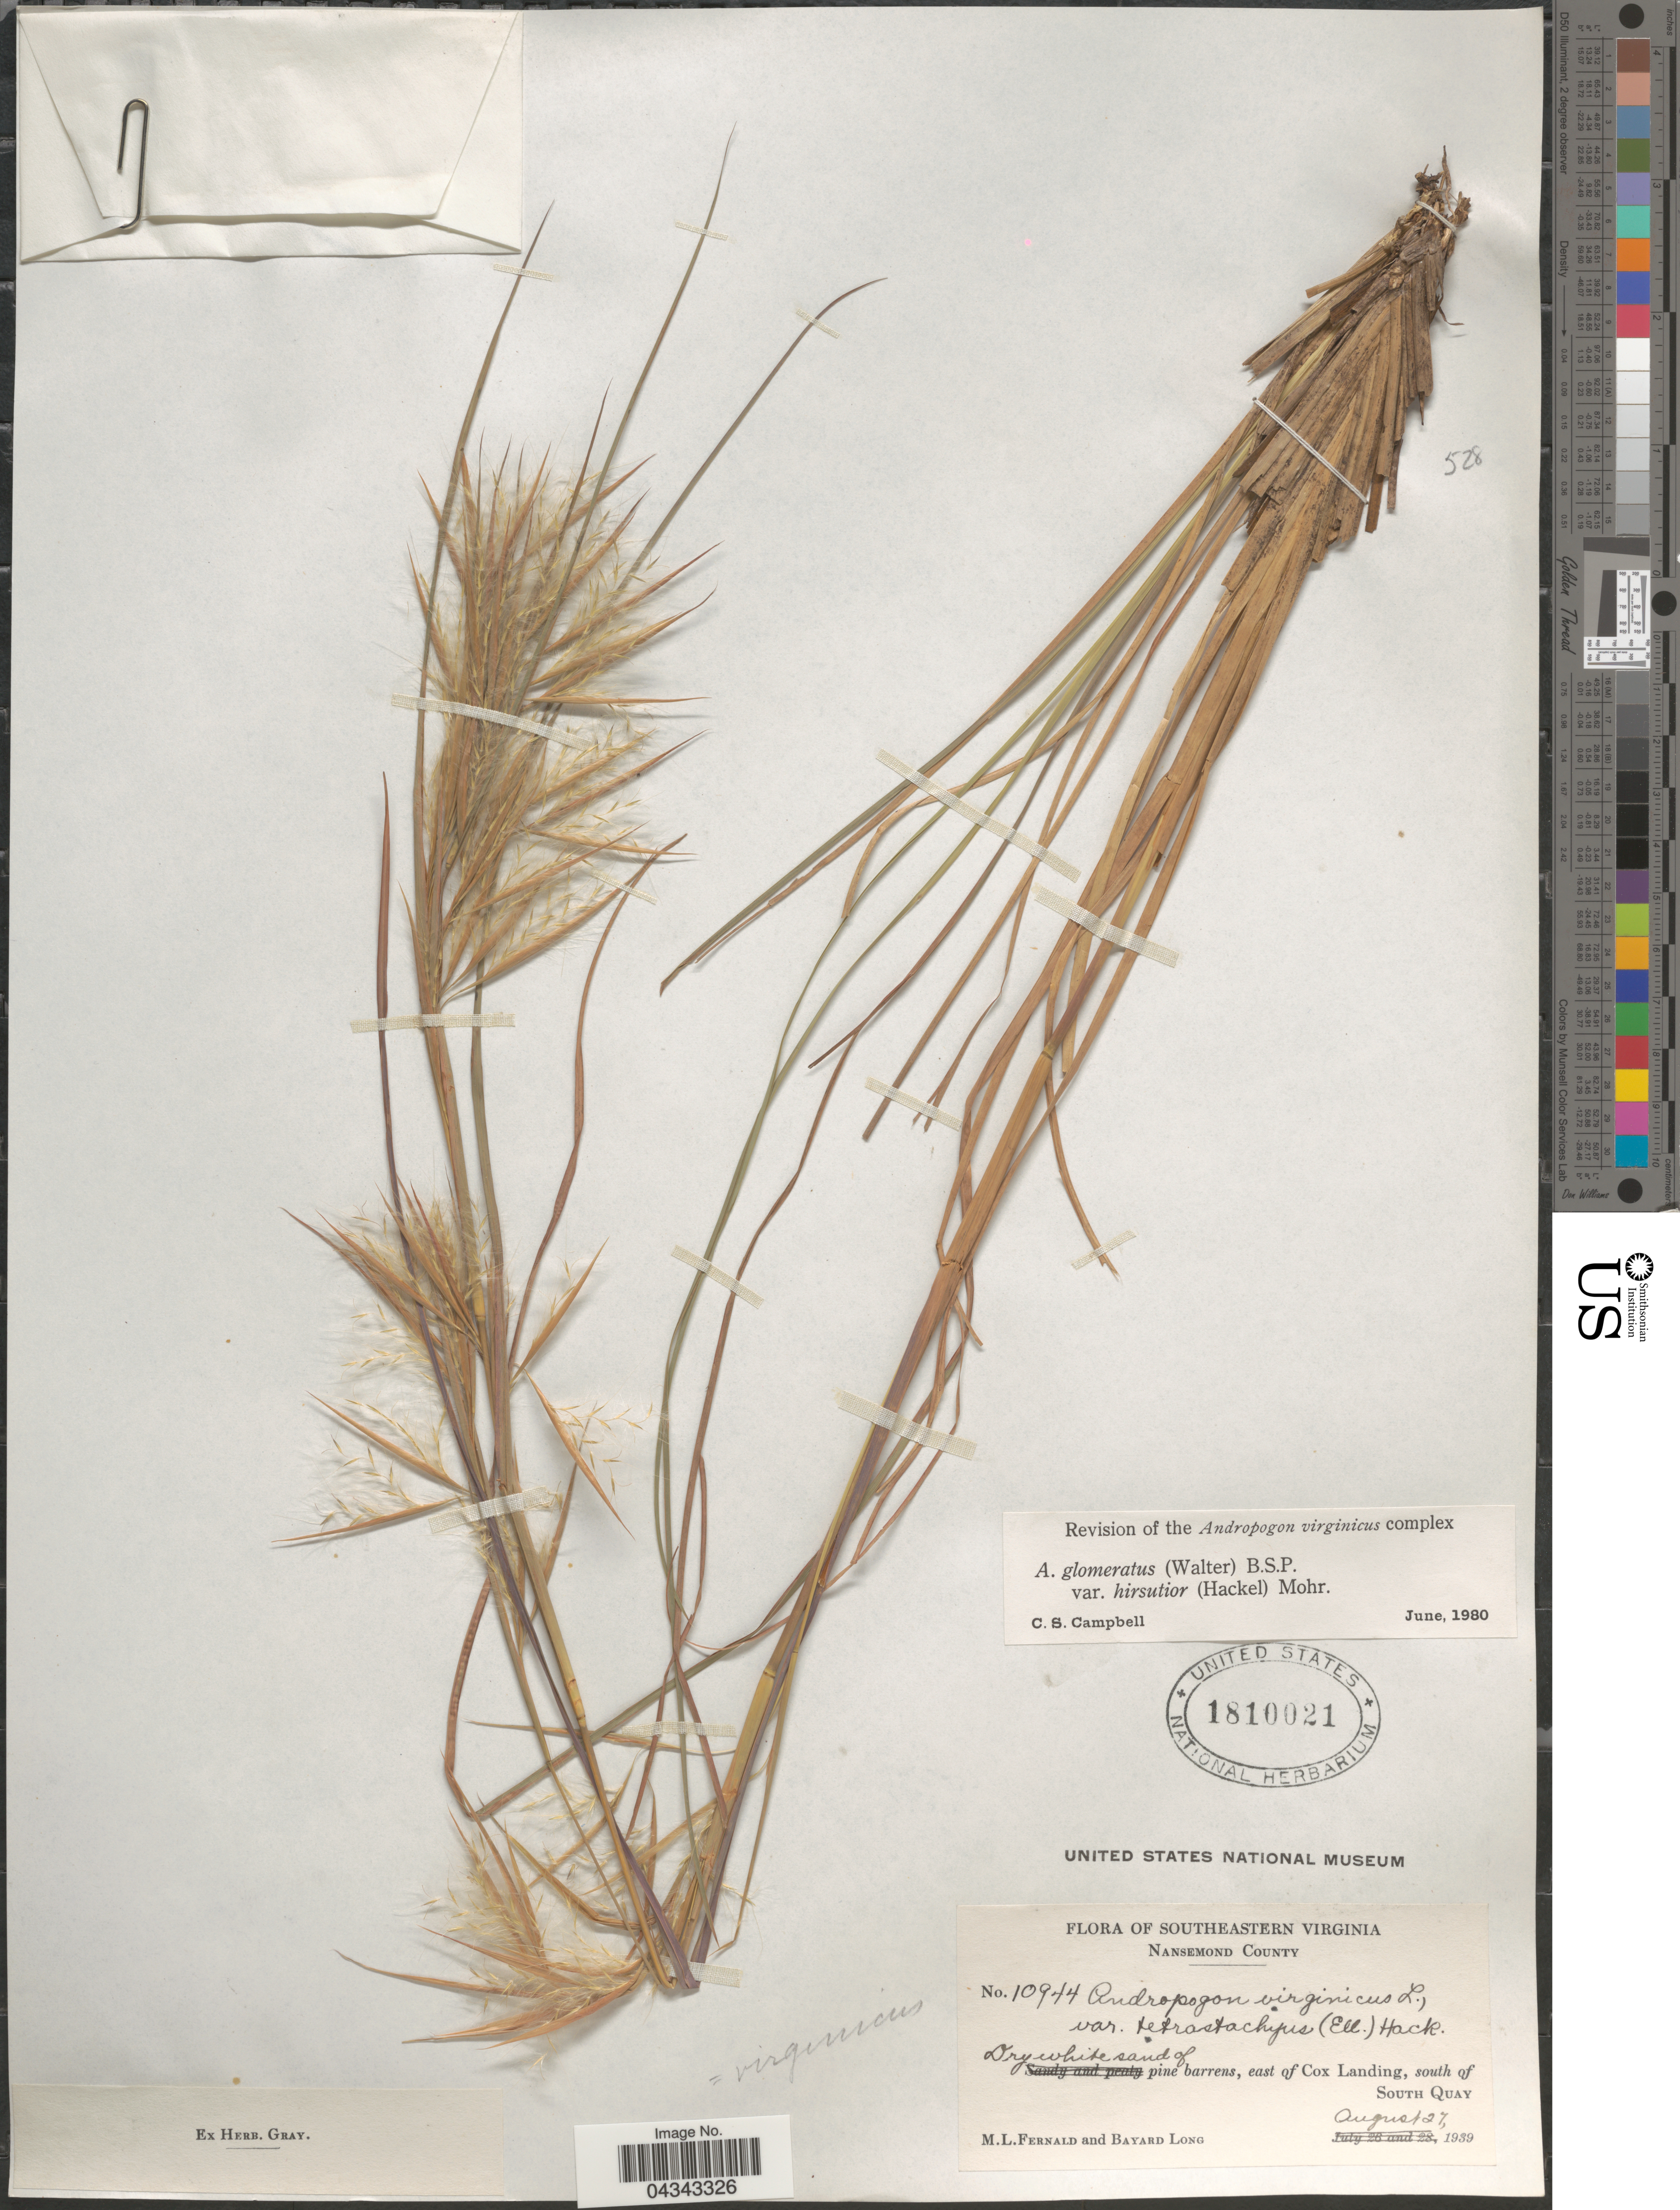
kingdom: Plantae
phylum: Tracheophyta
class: Liliopsida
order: Poales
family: Poaceae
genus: Andropogon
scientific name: Andropogon glomeratus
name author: (Walter) Britton, Stearns & Poggenb.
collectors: M. L. Fernald & B. Long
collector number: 10944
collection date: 1939-08-27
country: United States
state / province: Virginia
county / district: City of Suffolk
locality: Southeastern Virginia. Nansemond County. Dry white sand of pine barrens, east of Cox Landing, south of South Quay.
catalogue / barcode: US 1810021